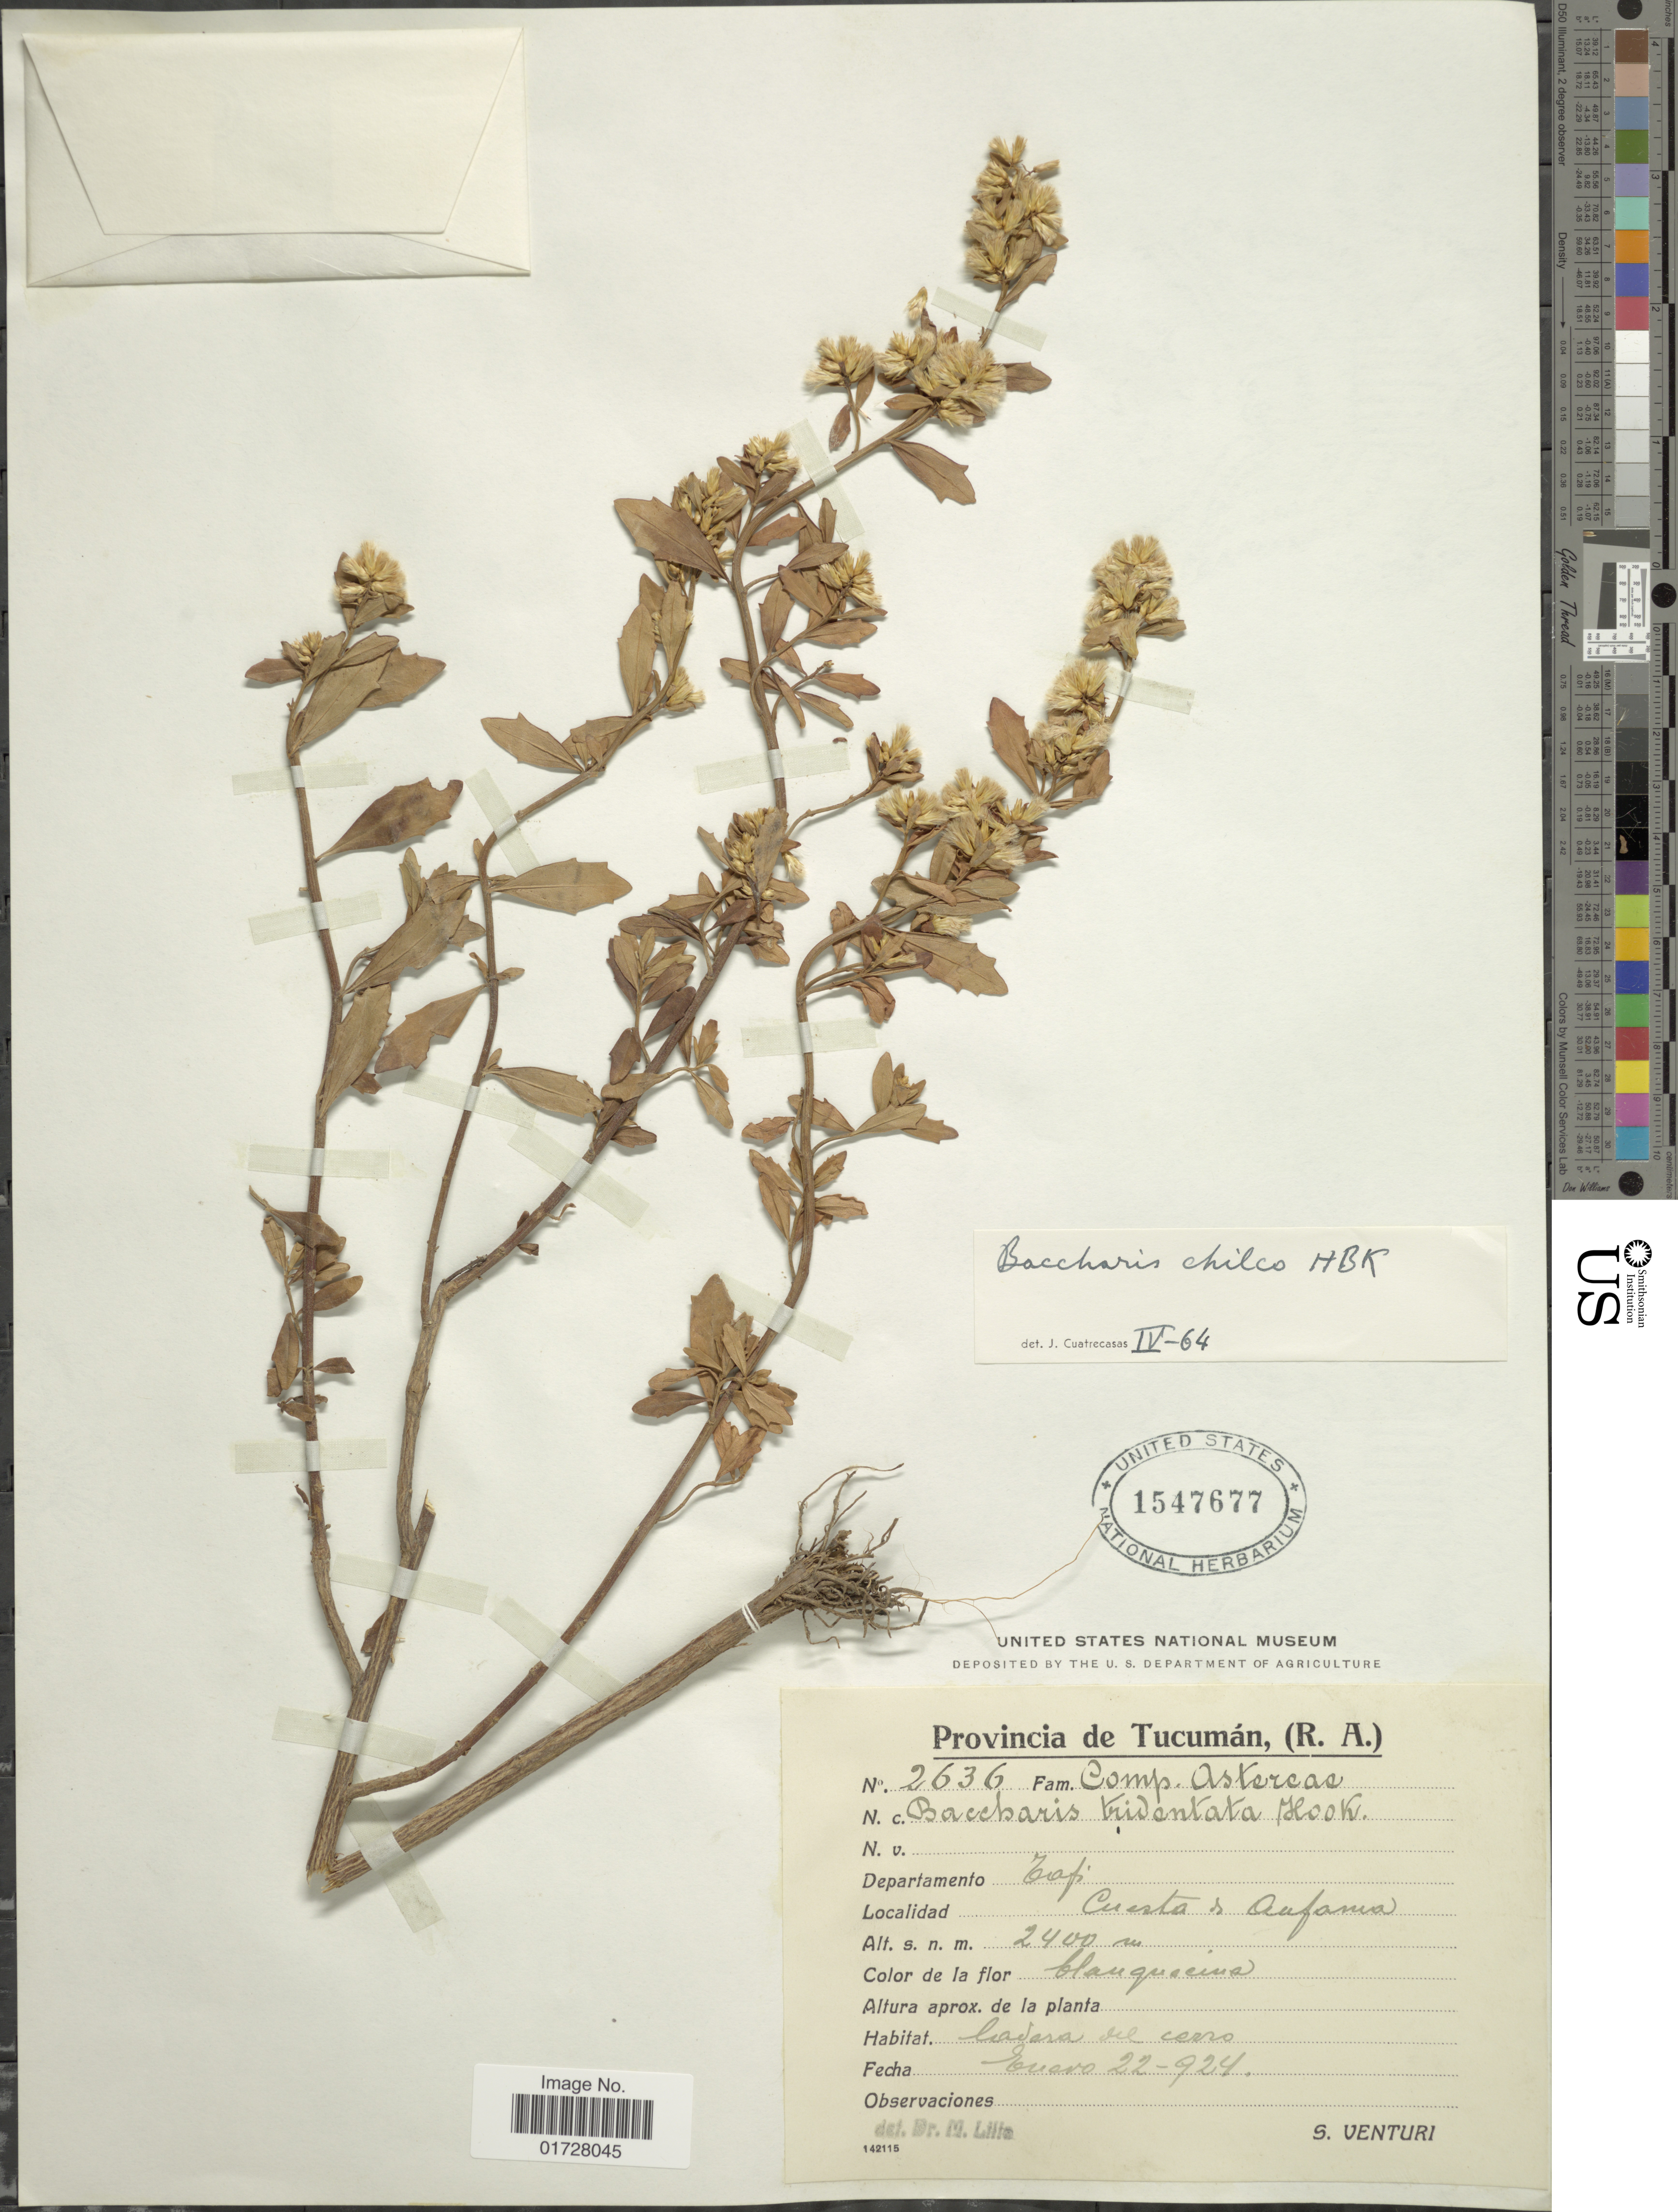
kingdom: Plantae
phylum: Tracheophyta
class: Magnoliopsida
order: Asterales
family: Asteraceae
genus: Baccharis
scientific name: Baccharis sp.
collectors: S. Venturi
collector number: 2636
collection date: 1924-01-22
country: Argentina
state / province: Tucumán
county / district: Tafí Viejo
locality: Anfama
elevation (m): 2400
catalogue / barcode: US 1547677